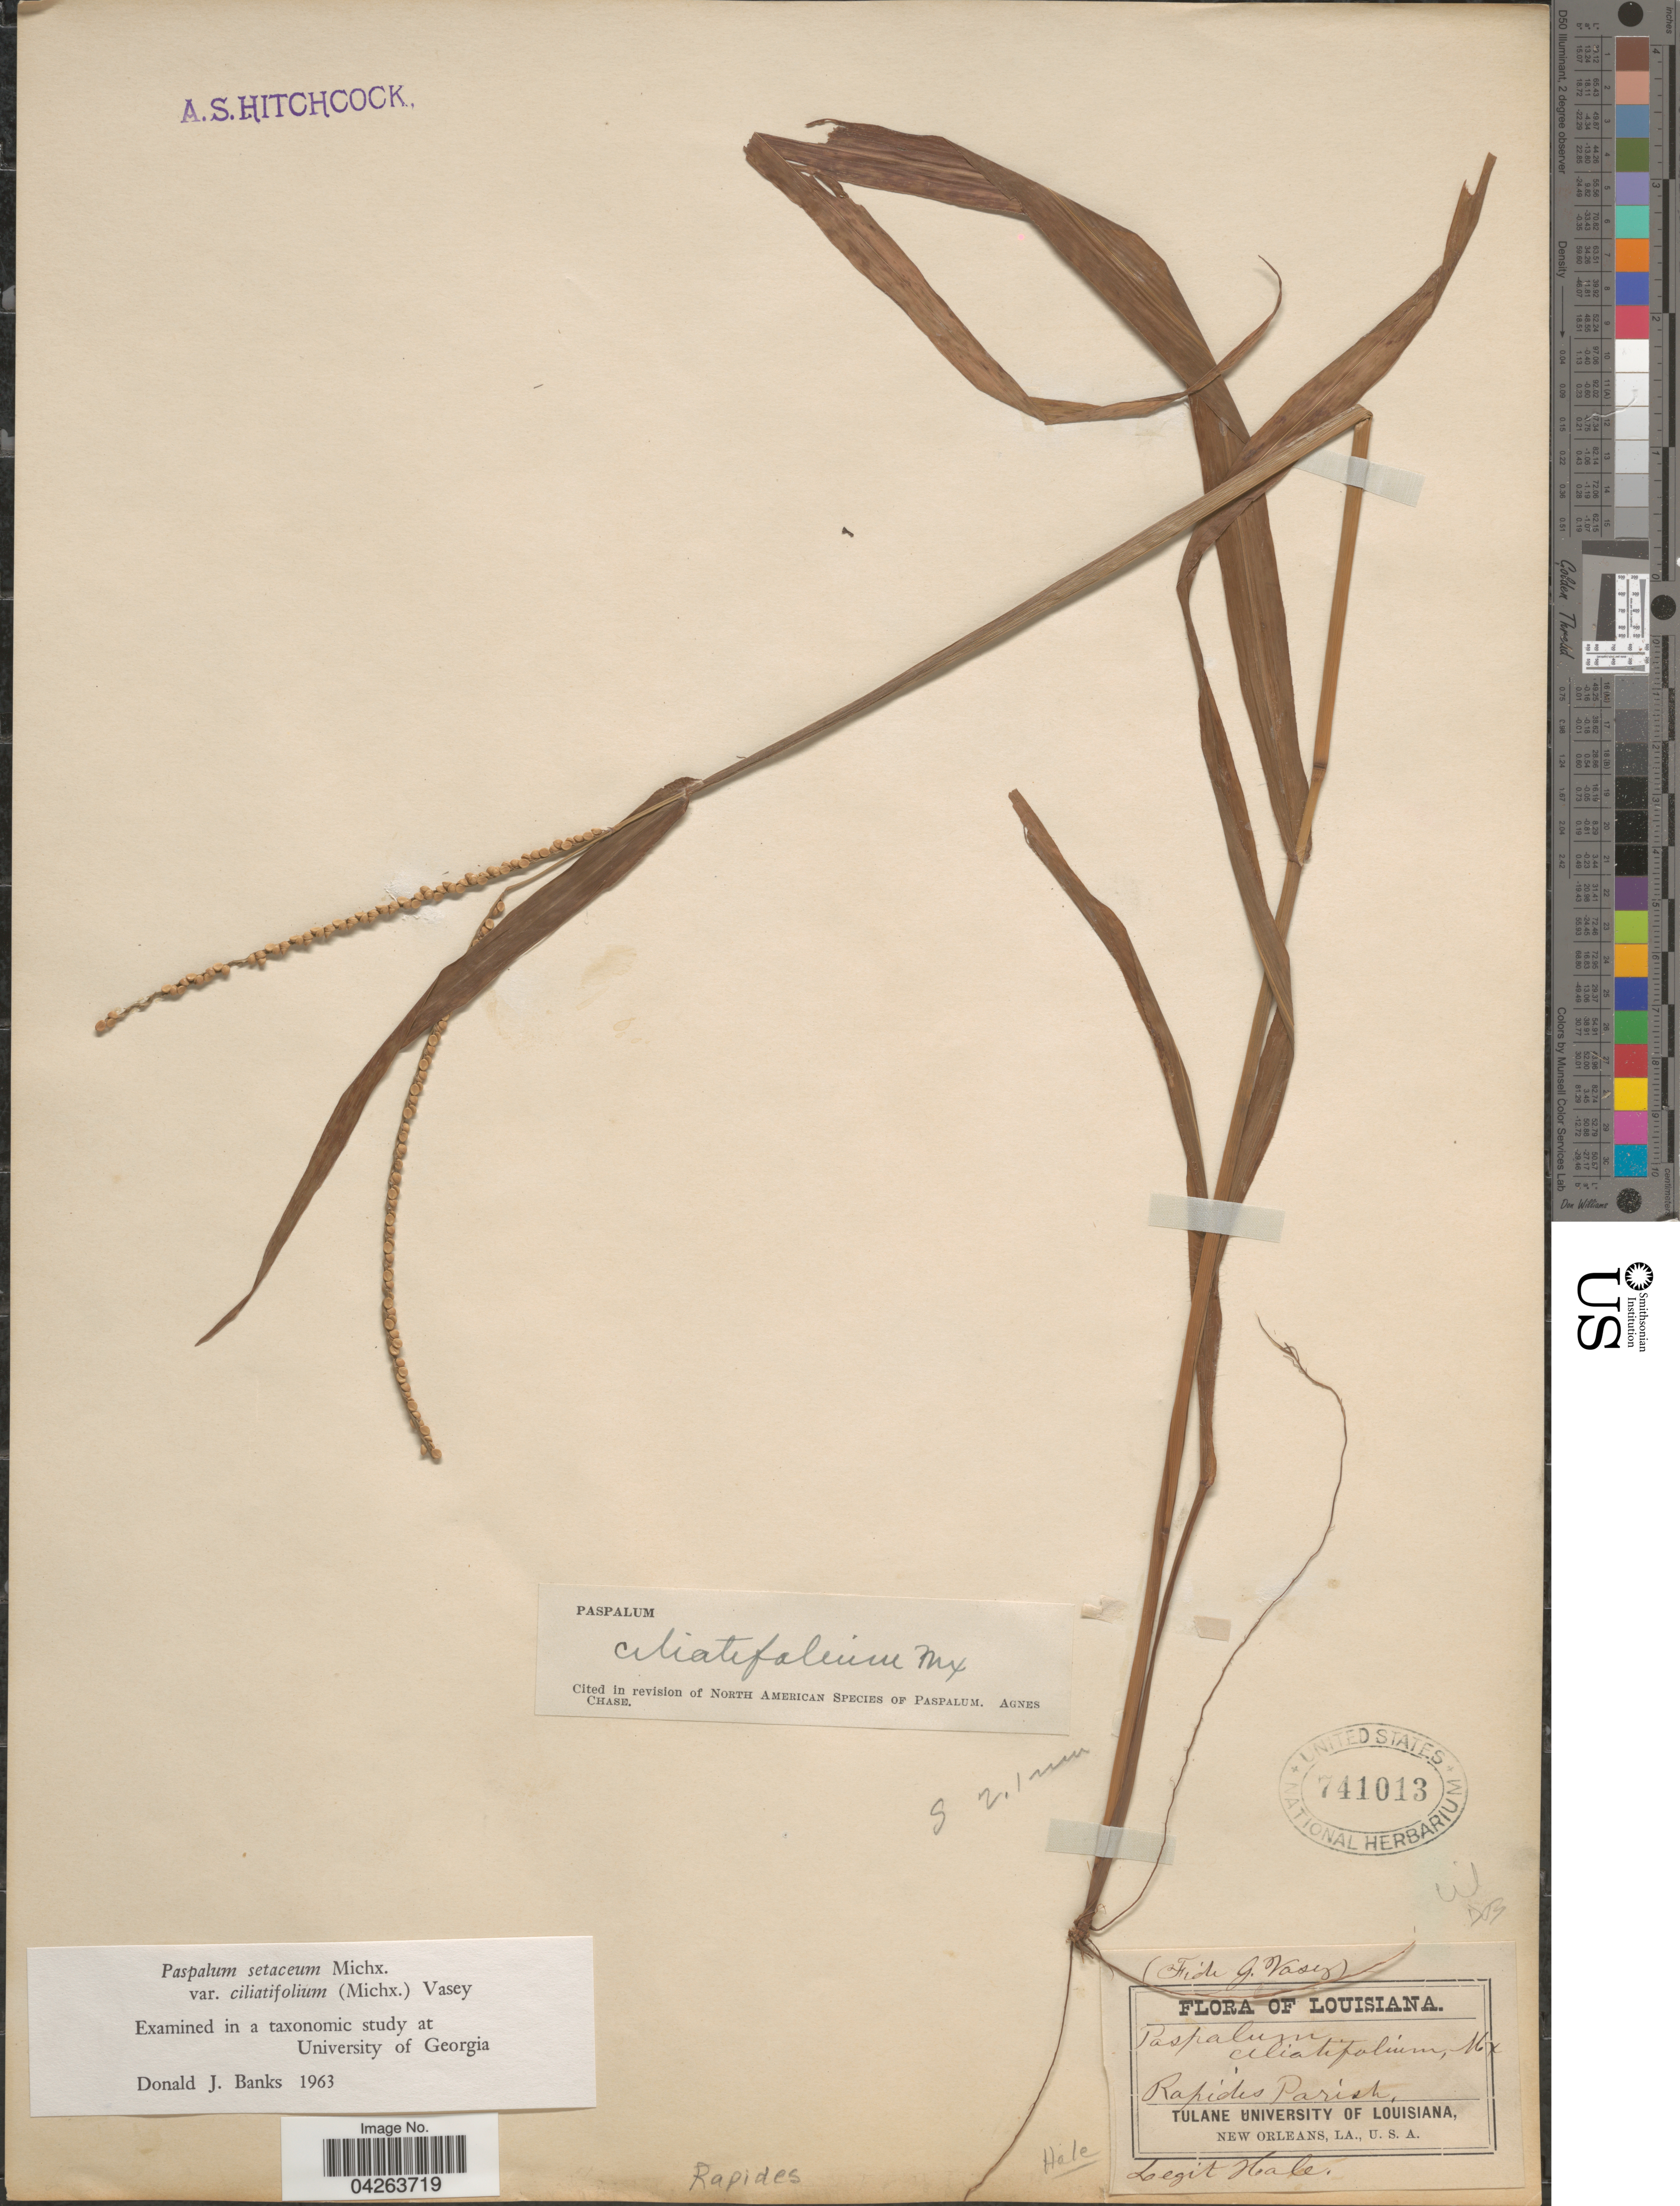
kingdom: Plantae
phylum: Tracheophyta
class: Liliopsida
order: Poales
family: Poaceae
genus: Paspalum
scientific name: Paspalum setaceum var. ciliatifolium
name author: (Michx.) Vasey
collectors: -- Hale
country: United States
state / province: Louisiana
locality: Rapides Parish, Tulane University Of Louisiana, New Orleans. Rapides.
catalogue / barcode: US 741013